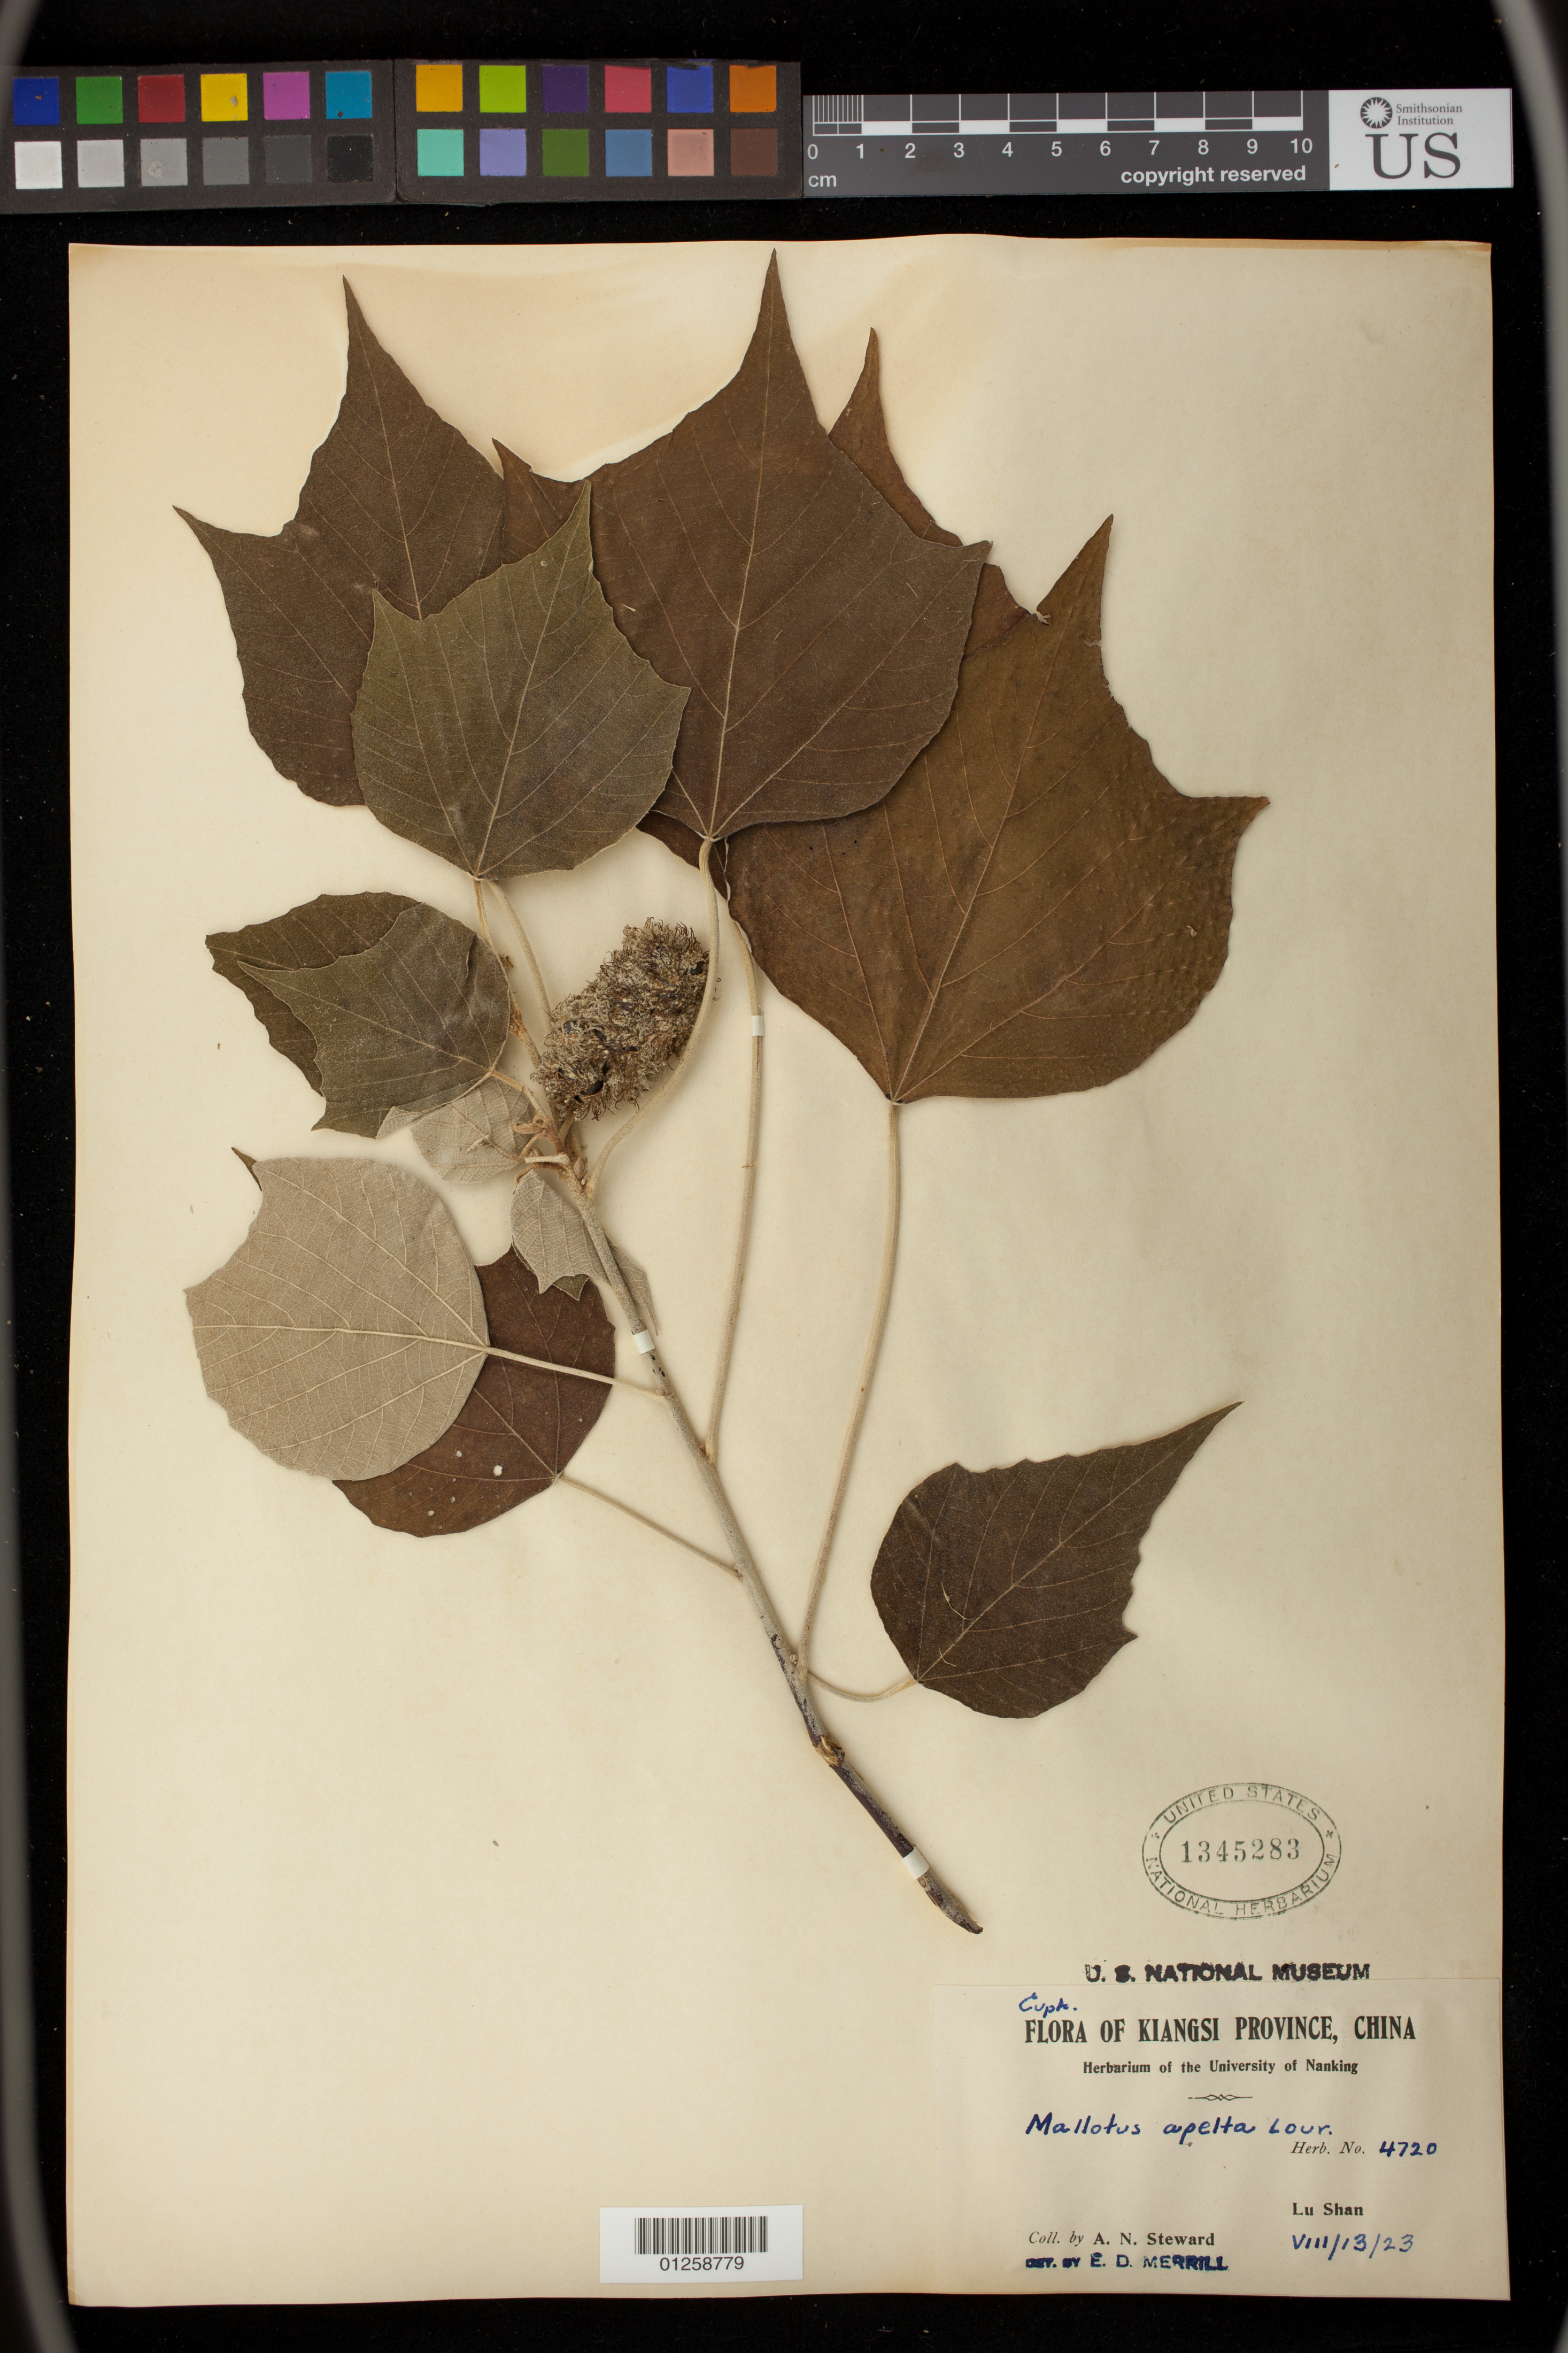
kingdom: Plantae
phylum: Tracheophyta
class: Magnoliopsida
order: Malpighiales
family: Euphorbiaceae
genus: Mallotus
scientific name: Mallotus apelta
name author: (Lour.) Müll. Arg.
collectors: A. Steward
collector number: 4720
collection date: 1923-08-13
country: China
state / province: Jiangxi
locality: Lu Shan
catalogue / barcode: US 1345283